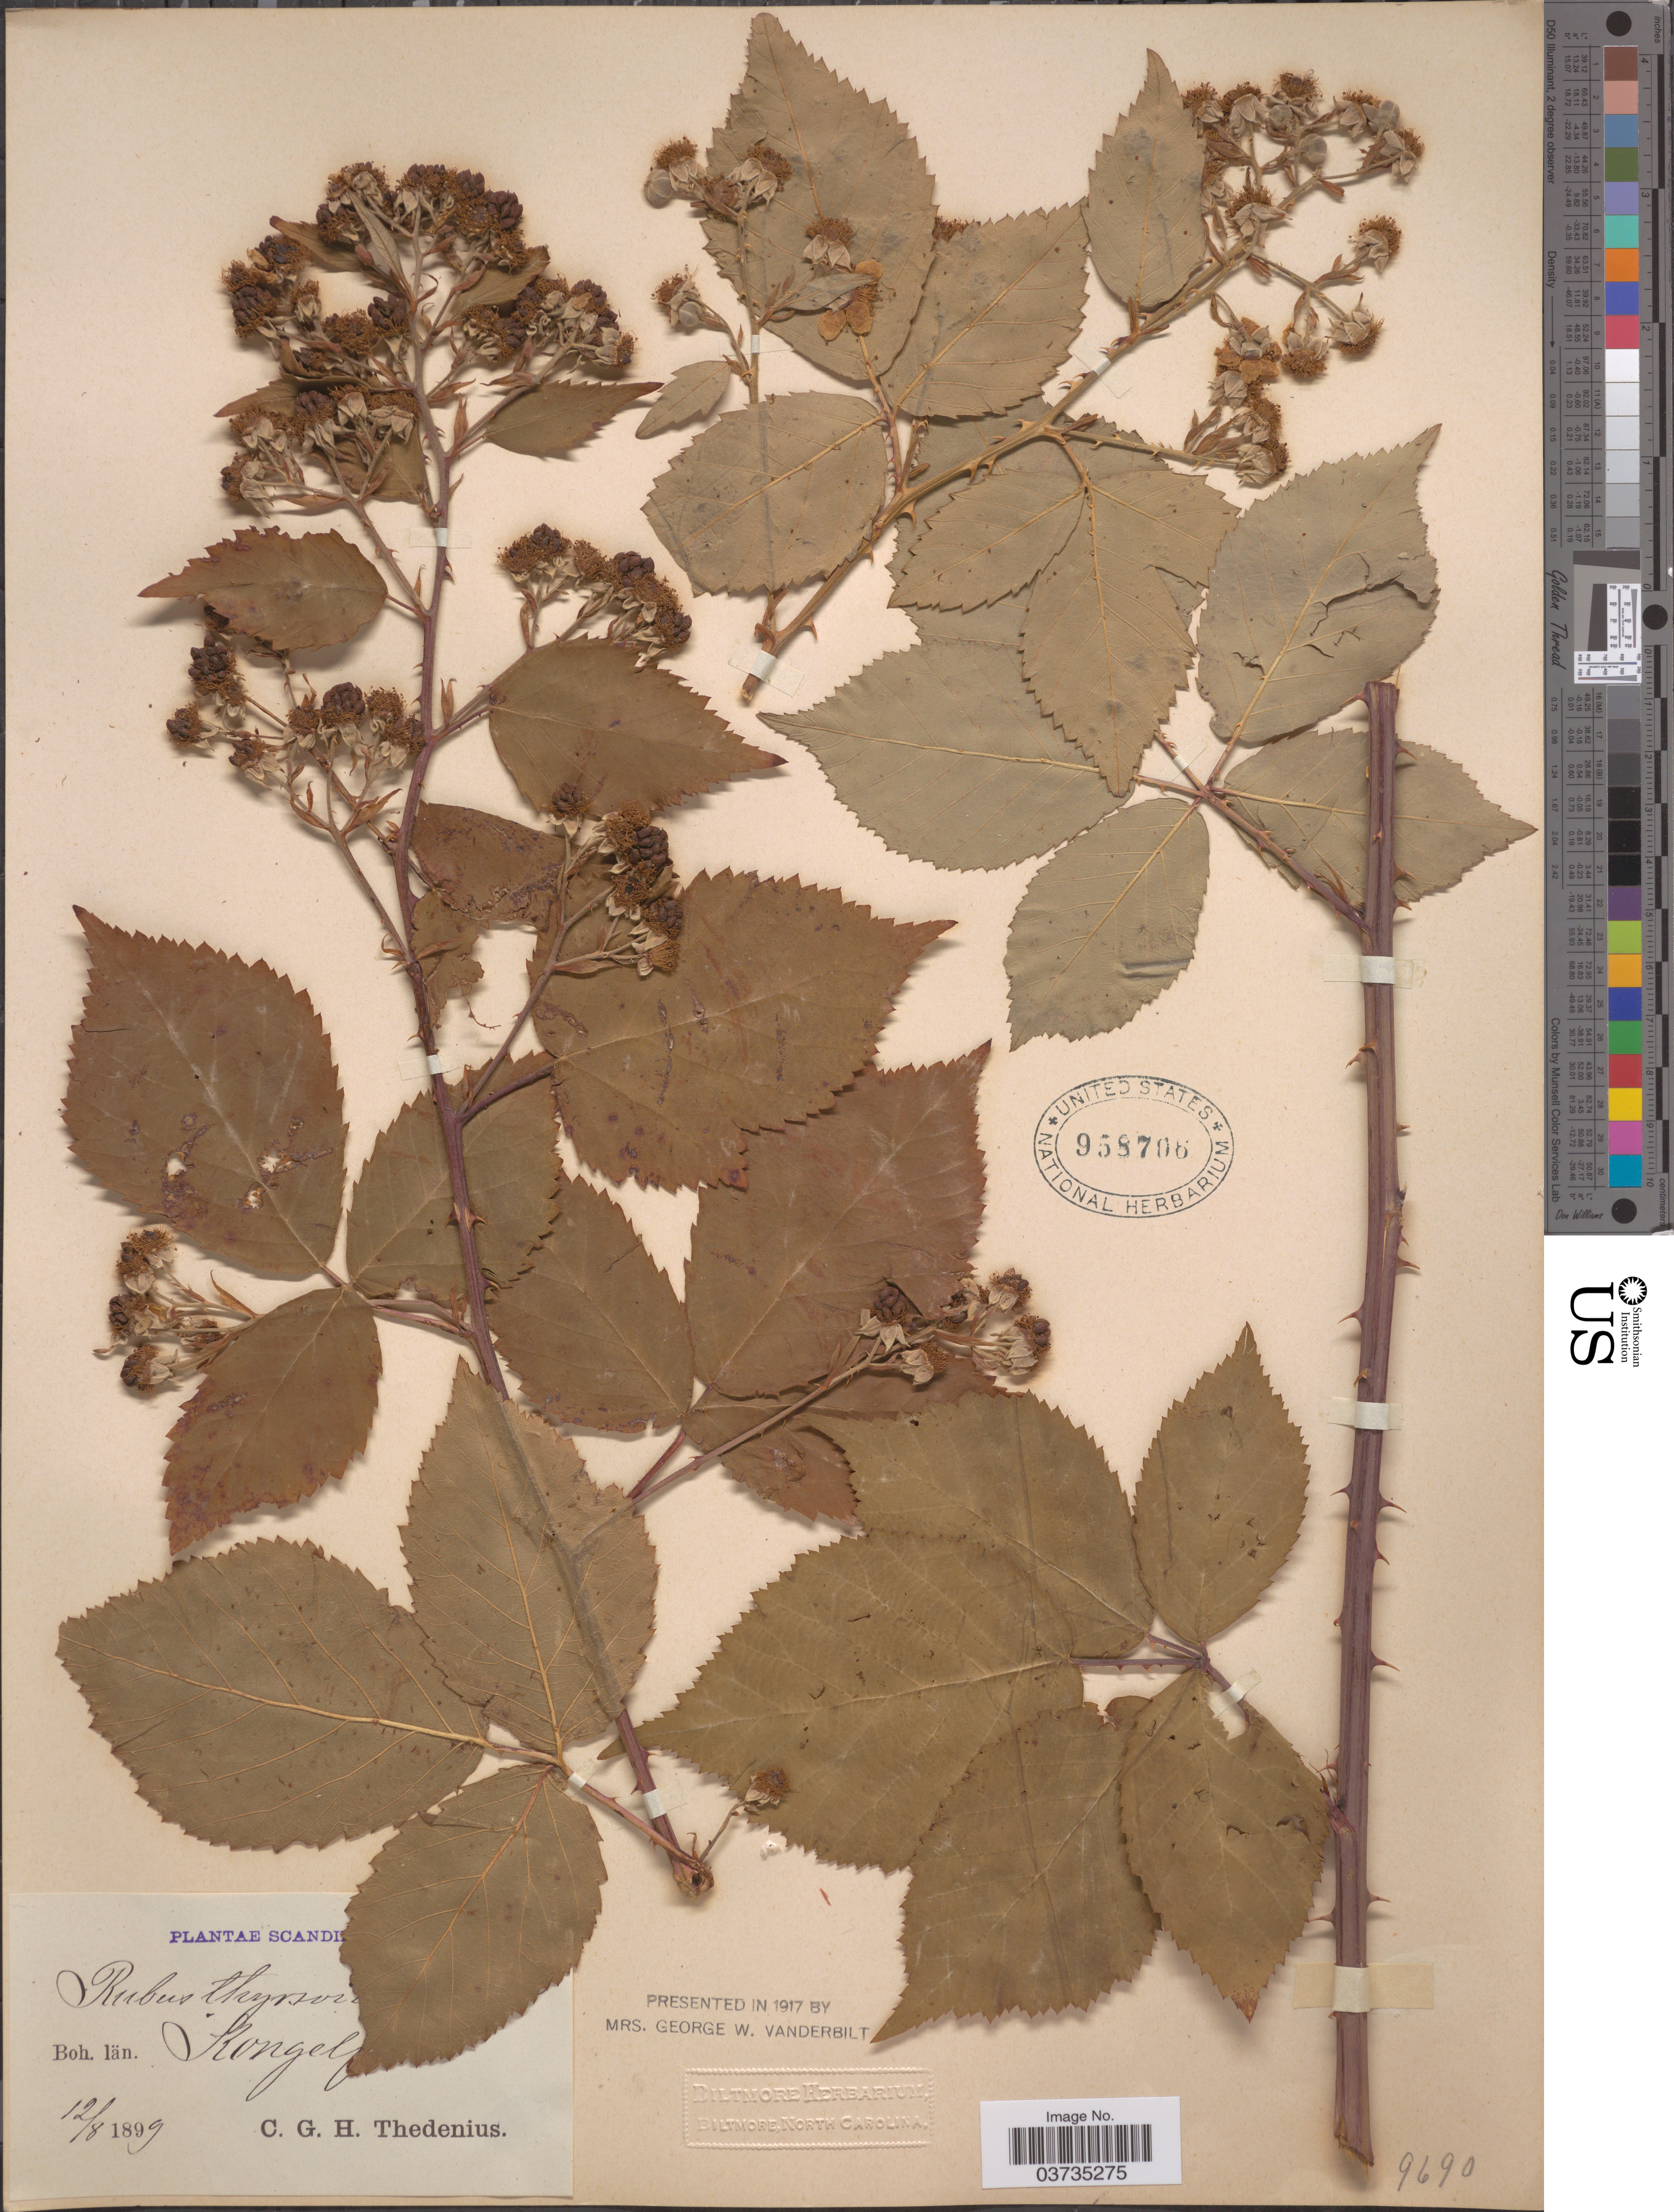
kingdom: Plantae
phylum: Tracheophyta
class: Magnoliopsida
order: Rosales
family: Rosaceae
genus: Rubus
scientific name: Rubus thyrsoideus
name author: Wimm.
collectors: C. Thedenius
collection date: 1899-08-12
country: Sweden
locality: Scandi [illegible text]. Boh. Iän. Kongel [illegible text].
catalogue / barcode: US 958706